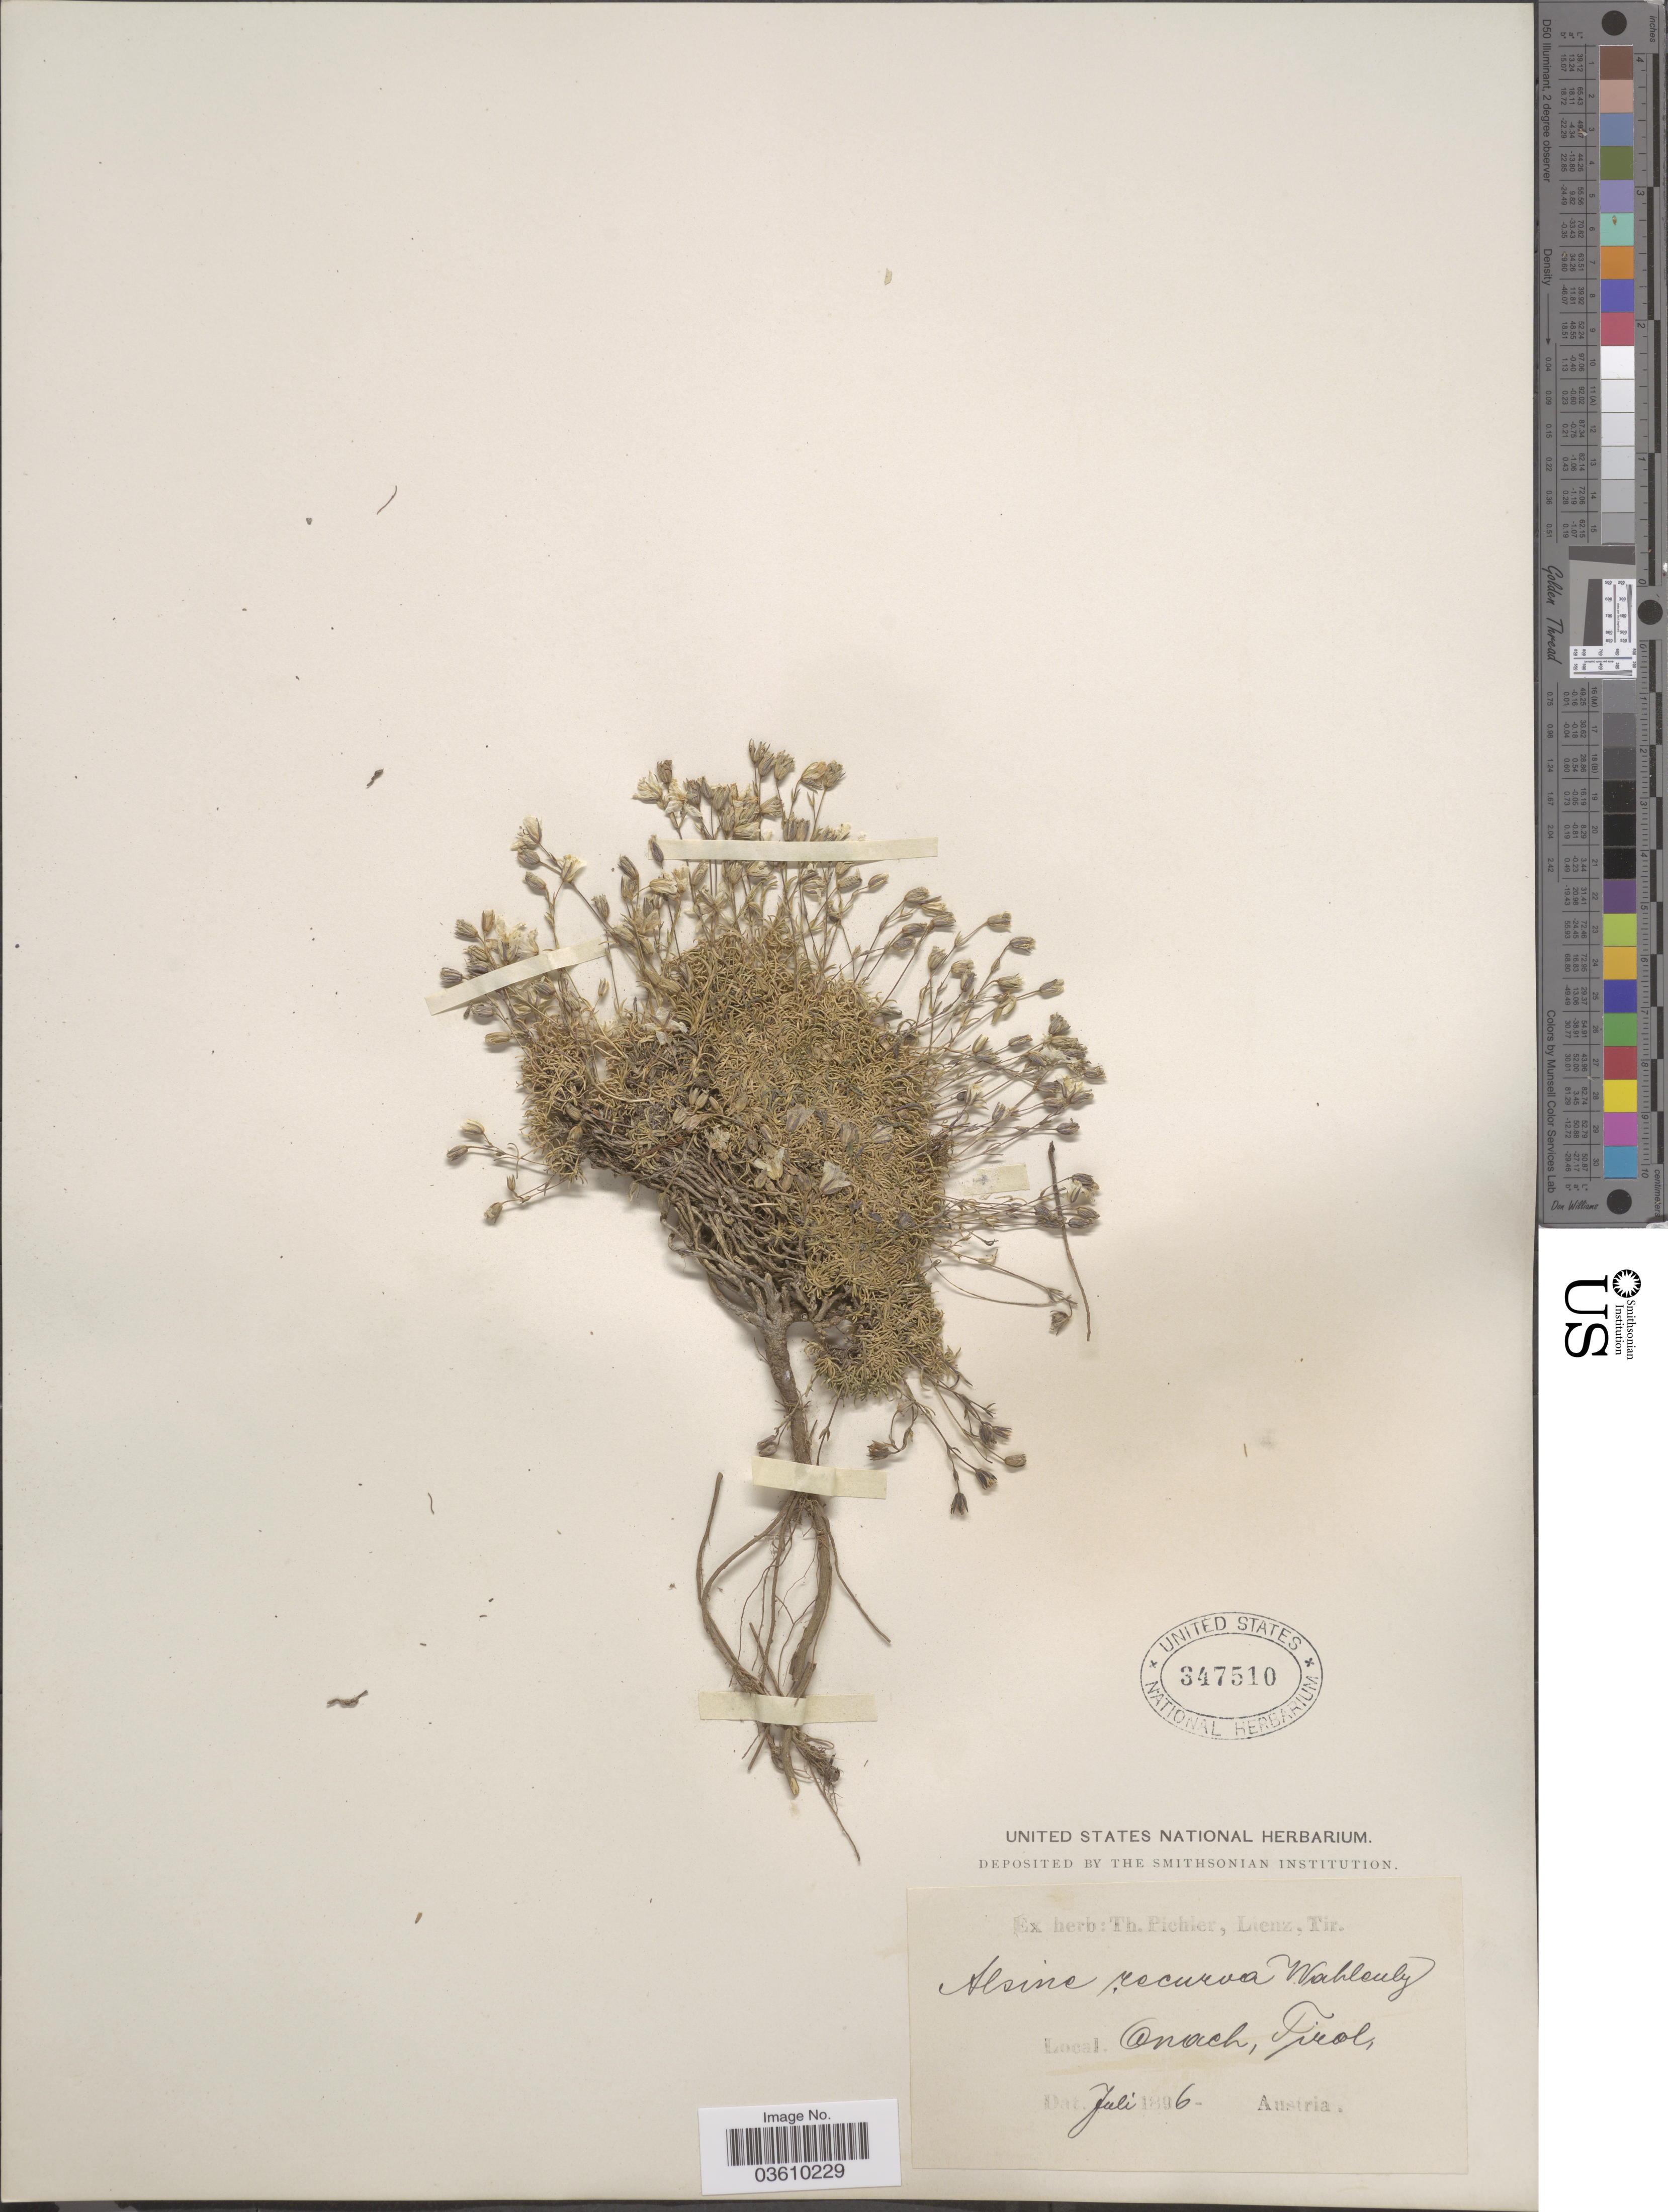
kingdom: Plantae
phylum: Tracheophyta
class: Magnoliopsida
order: Caryophyllales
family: Caryophyllaceae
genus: Stellaria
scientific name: Stellaria recurvata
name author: Willd. ex Schltdl.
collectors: ex herb. T. Pichler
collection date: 1896-07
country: Italy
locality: Onach, Tirol.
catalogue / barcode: US 347510